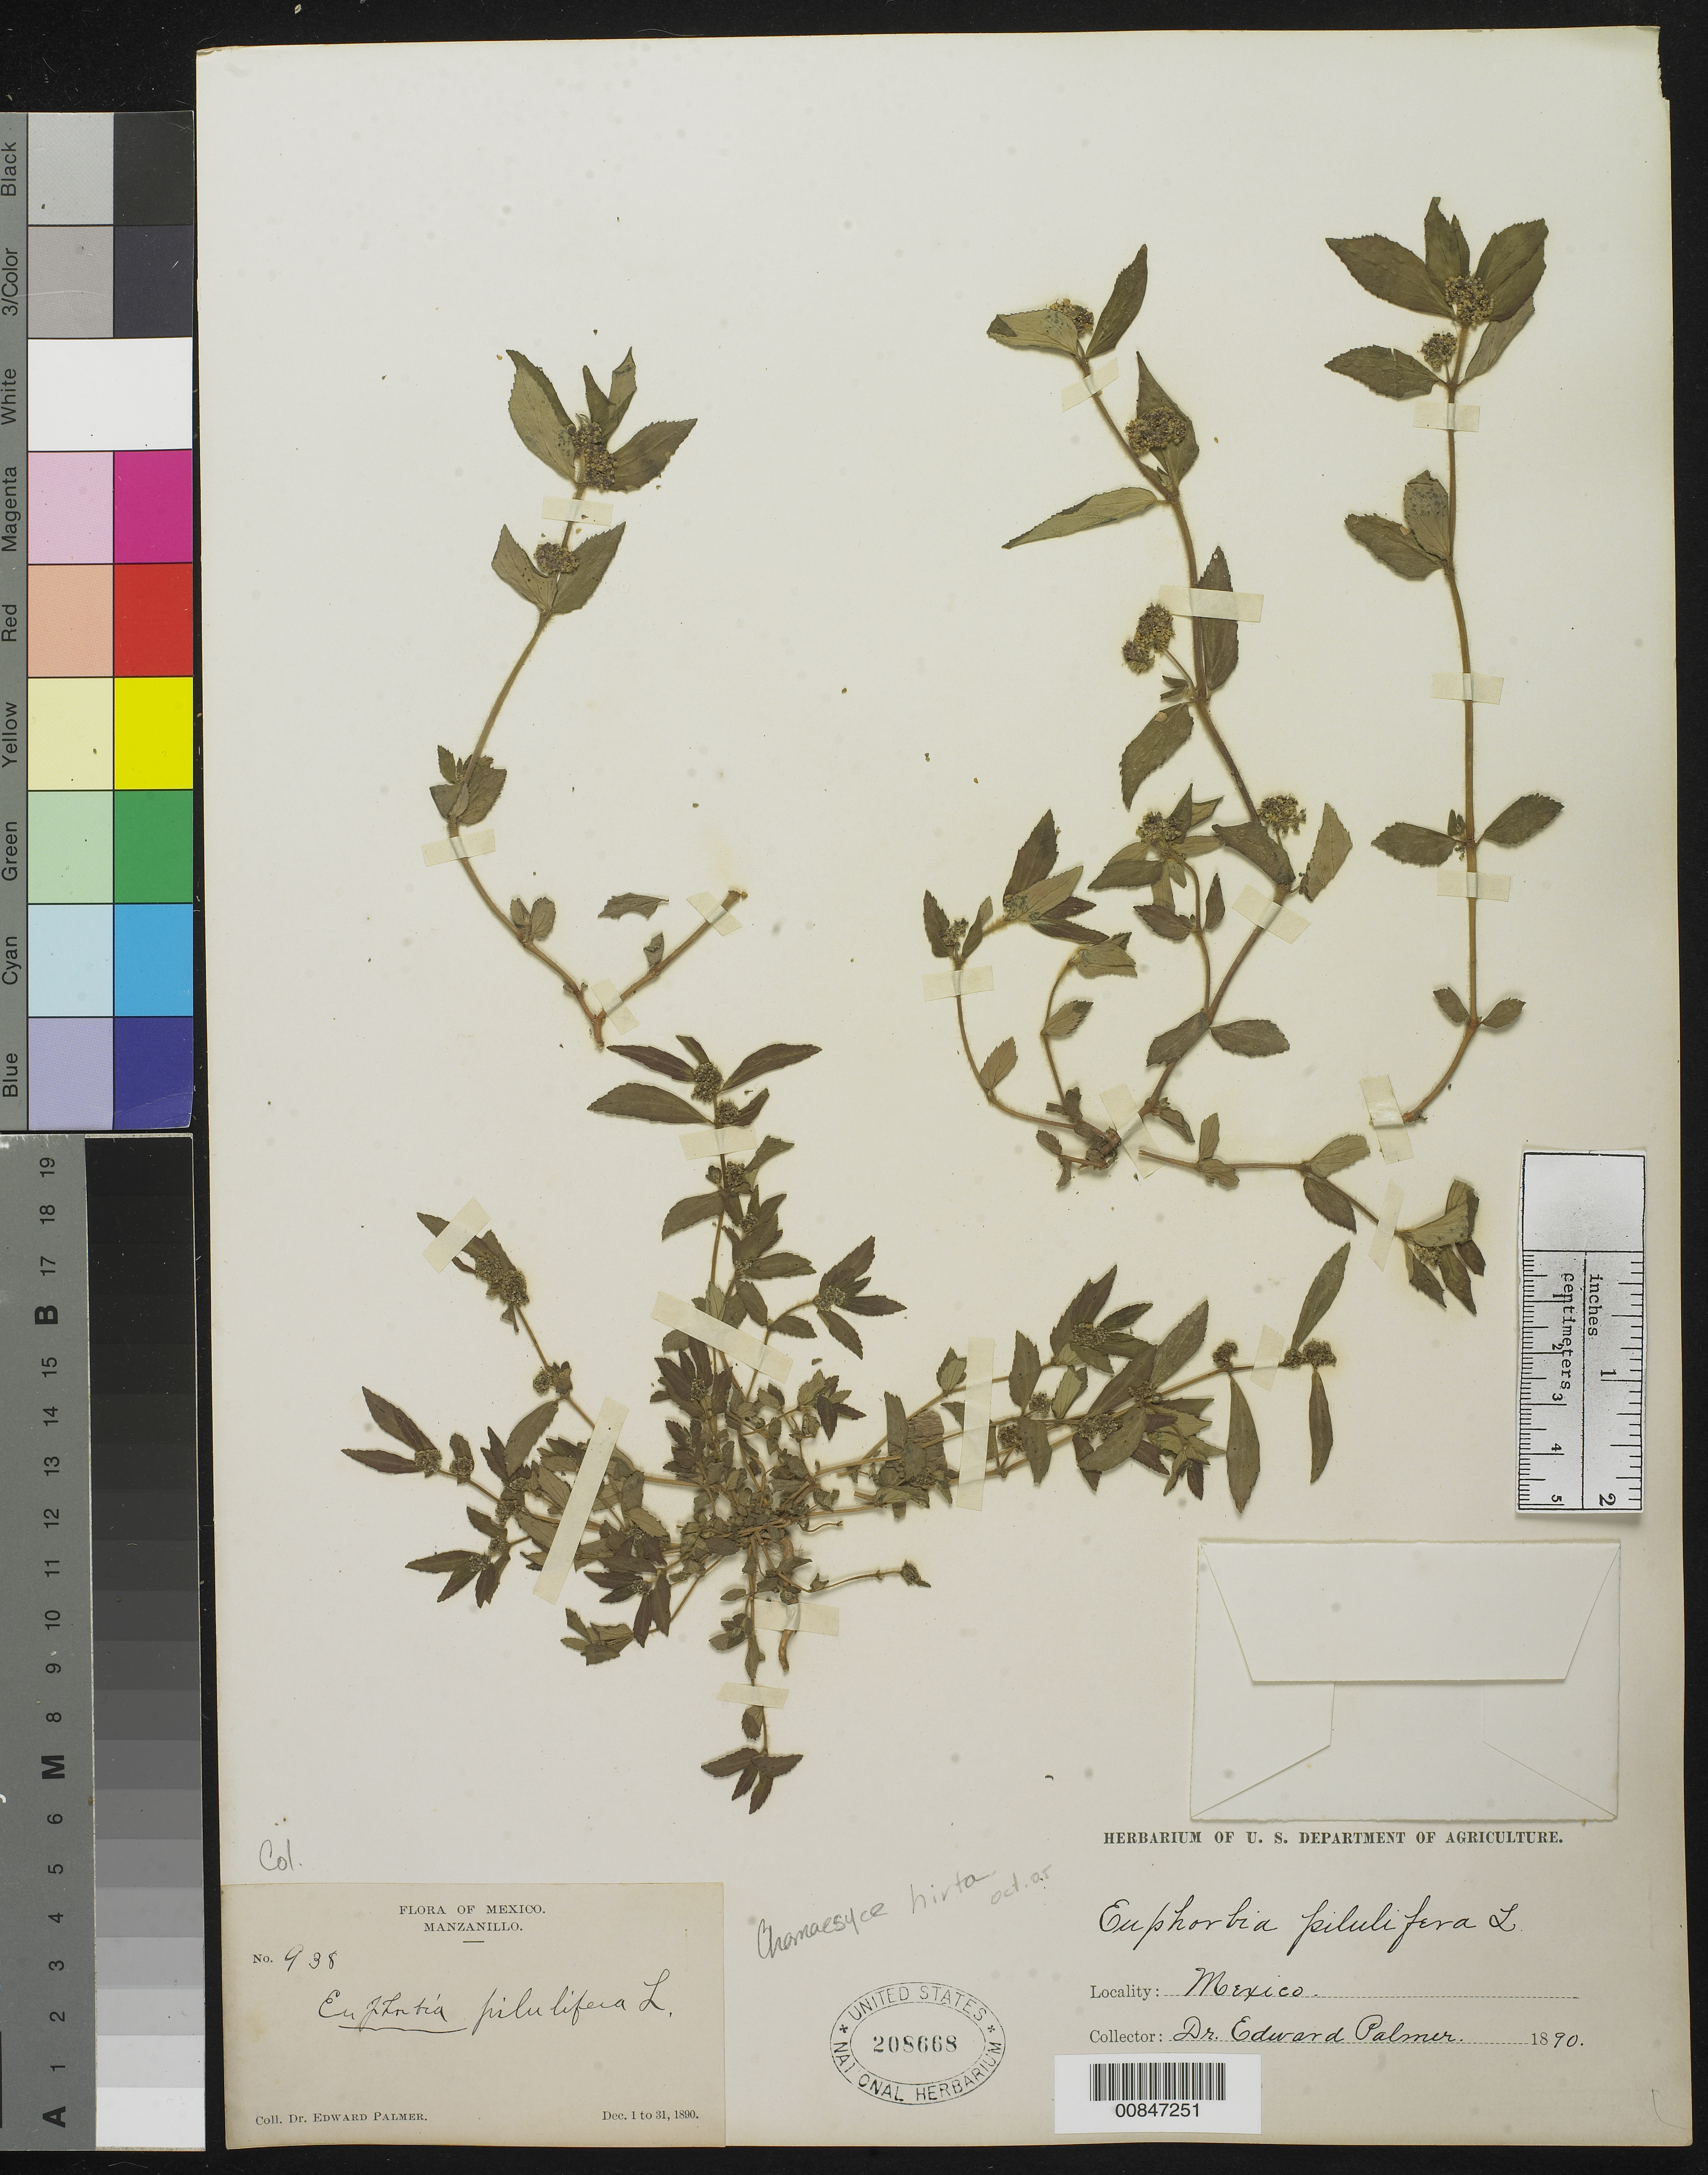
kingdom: Plantae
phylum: Tracheophyta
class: Magnoliopsida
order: Malpighiales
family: Euphorbiaceae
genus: Euphorbia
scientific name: Euphorbia hirta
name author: L.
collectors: E. Palmer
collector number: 938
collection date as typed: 01 Dec 1890 to 31 Dec 1890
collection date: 1890-12-01/1890-12-31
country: Mexico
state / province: Colima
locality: Manzanillo, Colima.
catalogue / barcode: US 208668